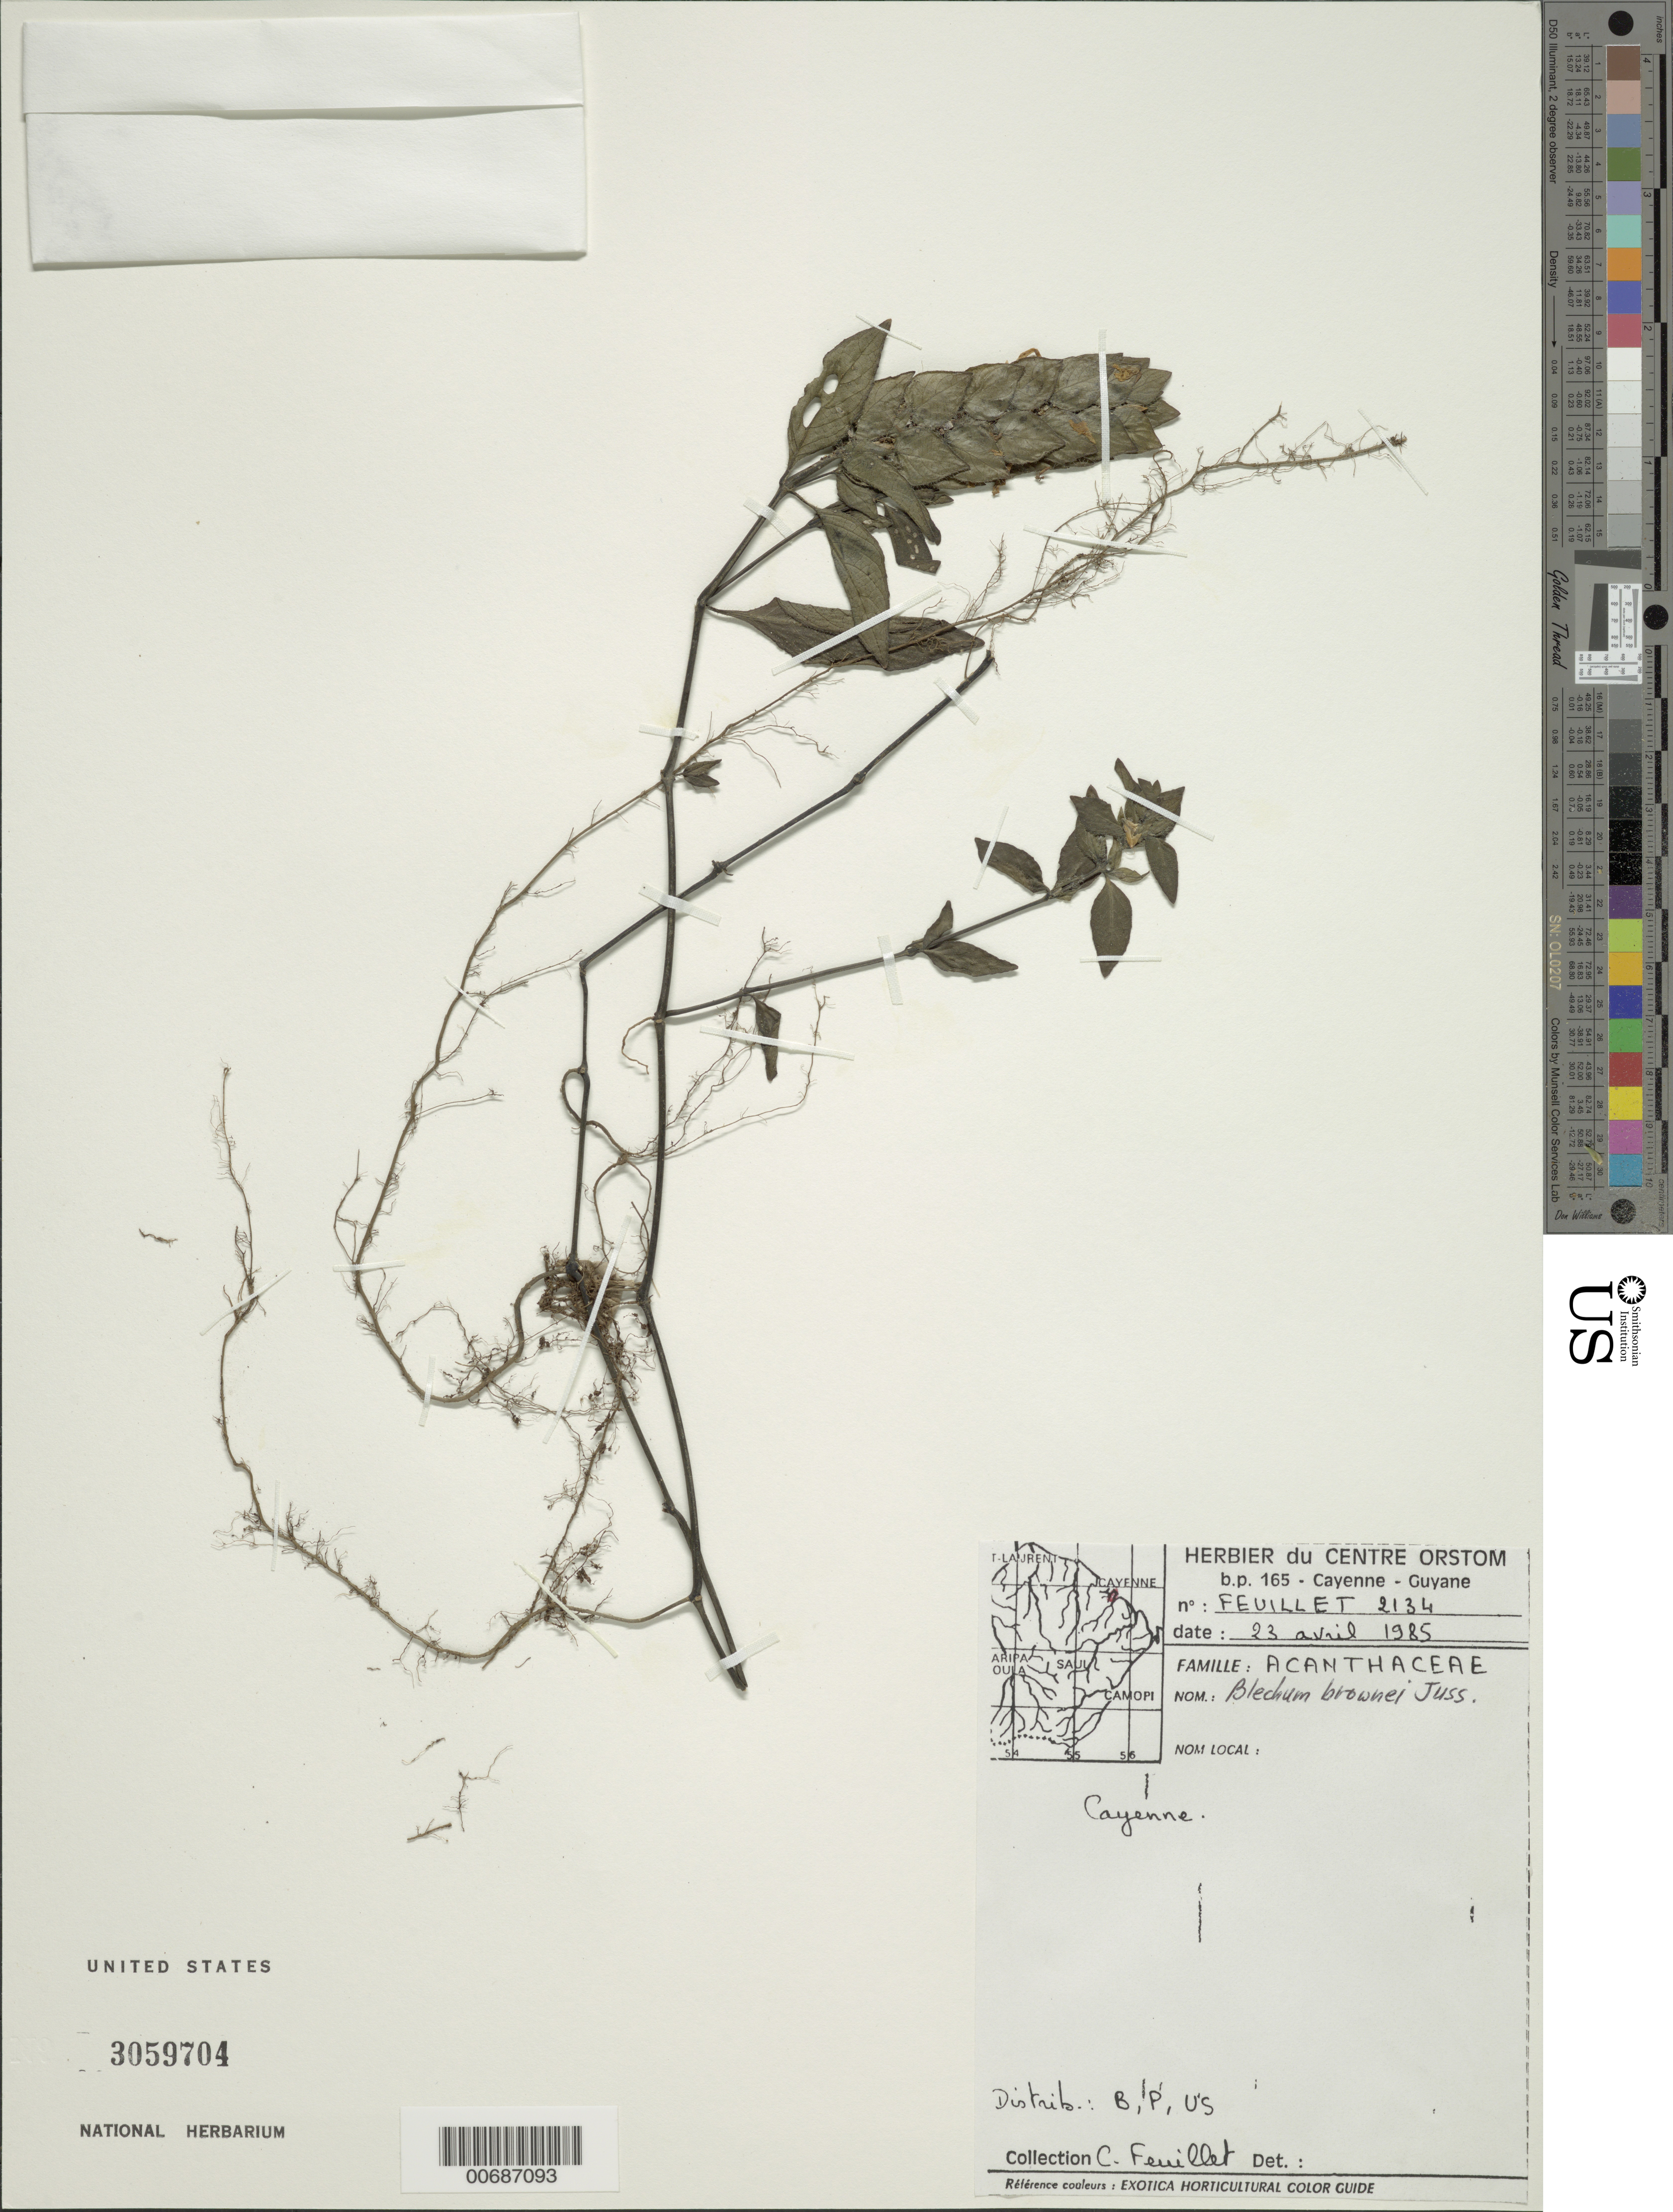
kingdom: Plantae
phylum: Tracheophyta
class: Magnoliopsida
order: Lamiales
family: Acanthaceae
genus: Blechum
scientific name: Blechum brownei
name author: Juss.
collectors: C. Feuillet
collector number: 2134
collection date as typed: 23 Apr 1985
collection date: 1985-04-23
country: French Guiana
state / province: Cayenne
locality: Cayenne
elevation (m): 0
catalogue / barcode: US 3059704